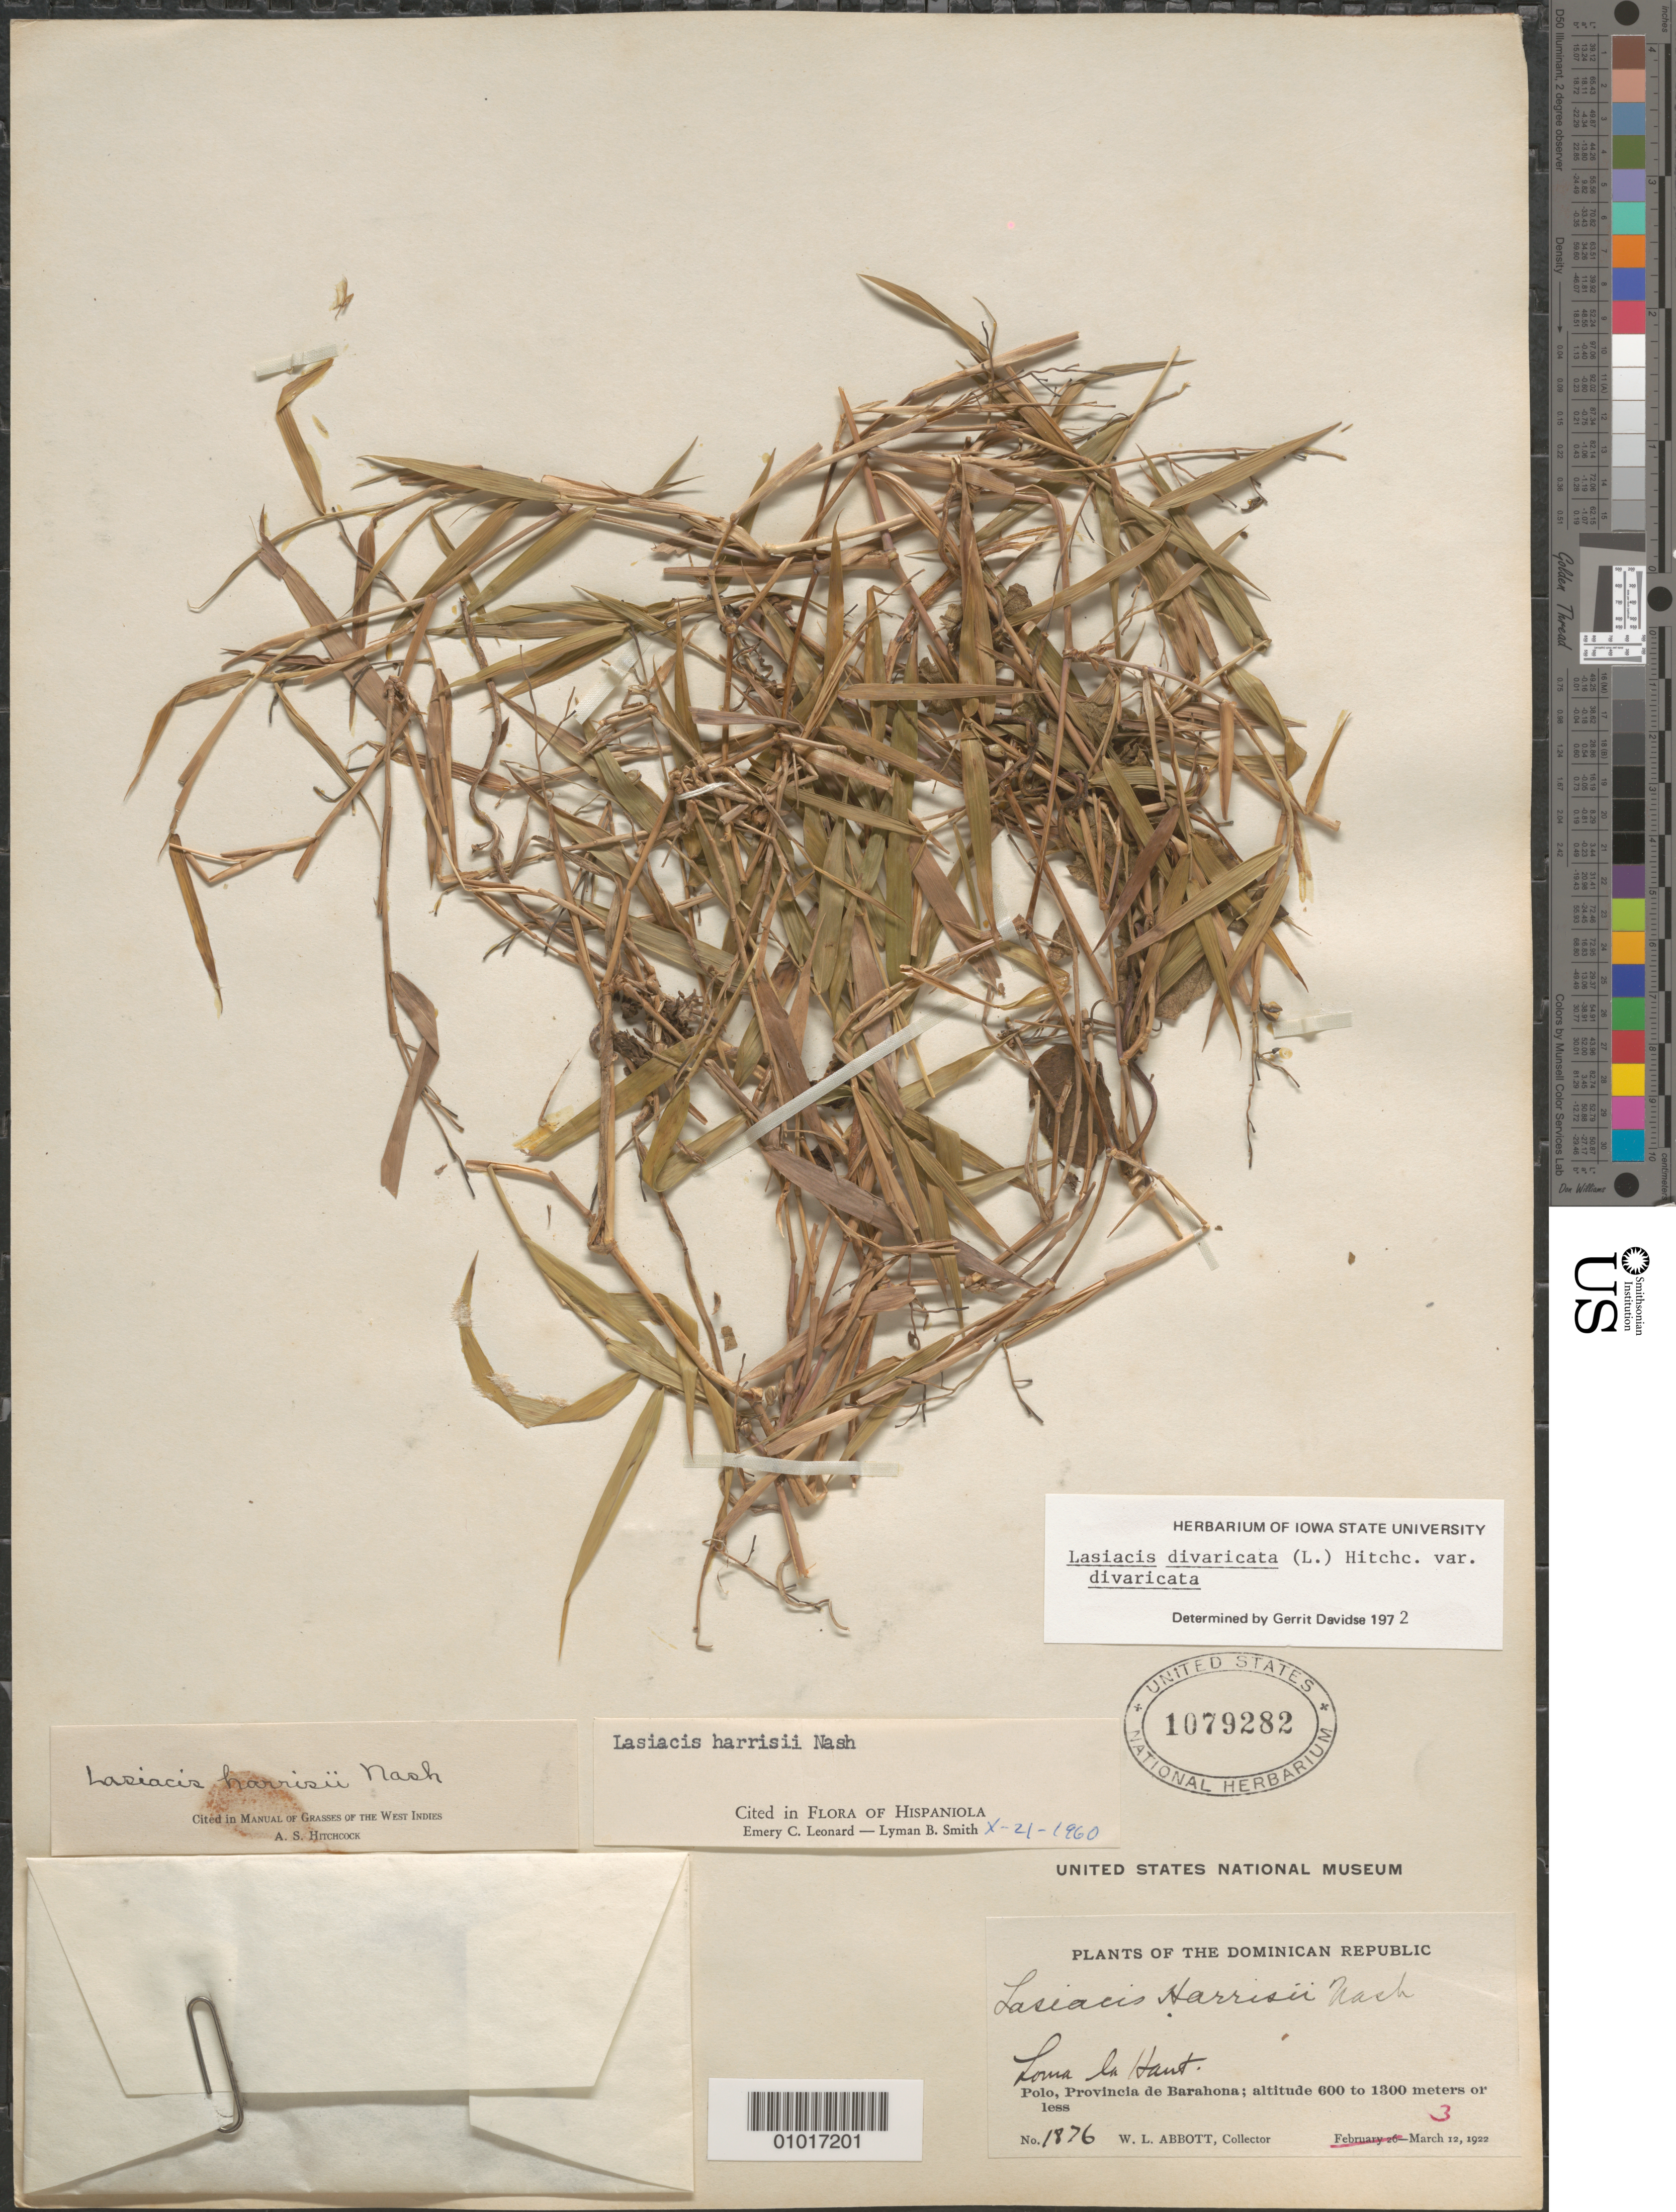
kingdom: Plantae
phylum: Tracheophyta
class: Liliopsida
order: Poales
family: Poaceae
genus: Lasiacis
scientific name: Lasiacis divaricata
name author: (L.) Hitchc.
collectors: W. L. Abbott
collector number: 1876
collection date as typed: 03 Mar 1922 or 12 Mar 1922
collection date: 1922-03-03 or 1922-03-12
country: Dominican Republic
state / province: Barahona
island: Hispaniola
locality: Polo, Loma la Haut.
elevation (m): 600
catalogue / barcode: US 1079282